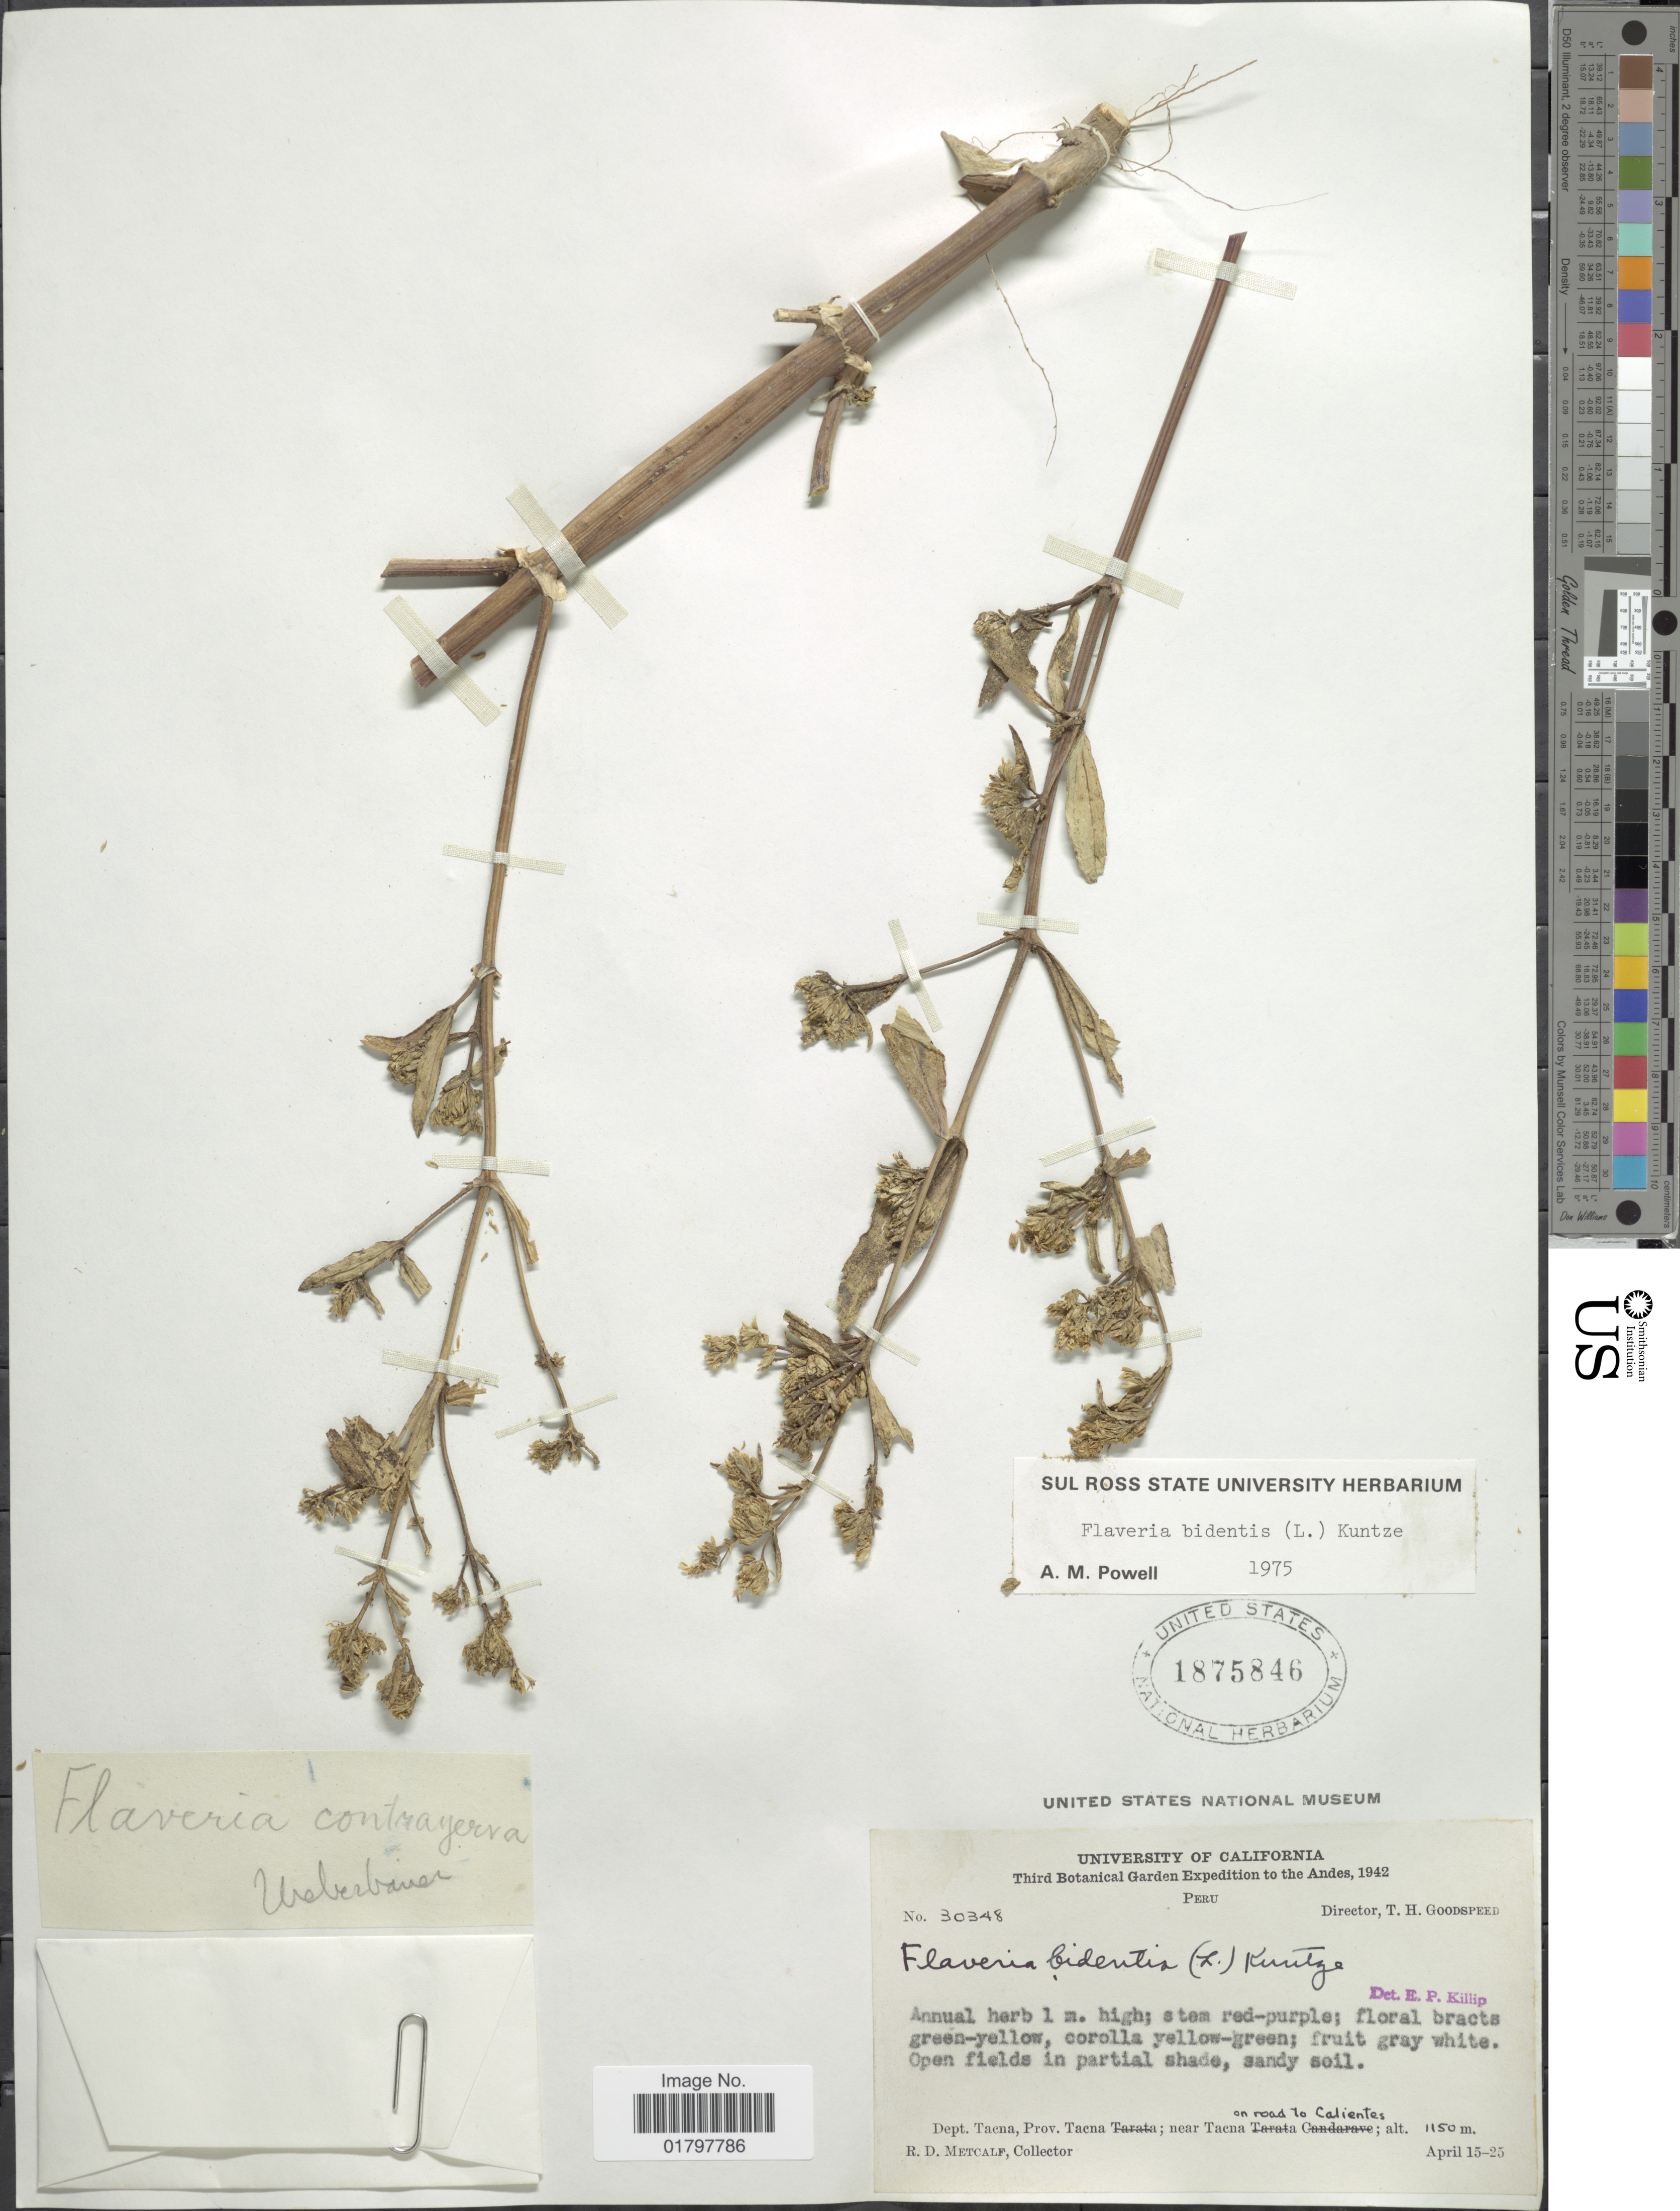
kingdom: Plantae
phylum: Tracheophyta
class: Magnoliopsida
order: Asterales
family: Asteraceae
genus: Flaveria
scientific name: Flaveria bidentis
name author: (L.) Kuntze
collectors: R. D. Metcalf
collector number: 30348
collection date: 1942-04-15/1942-04-25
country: Peru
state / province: Tacna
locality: Dept. Tacna, Prov. Tacna; near Tacna on road to Calientes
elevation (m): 1150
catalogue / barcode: US 1875846